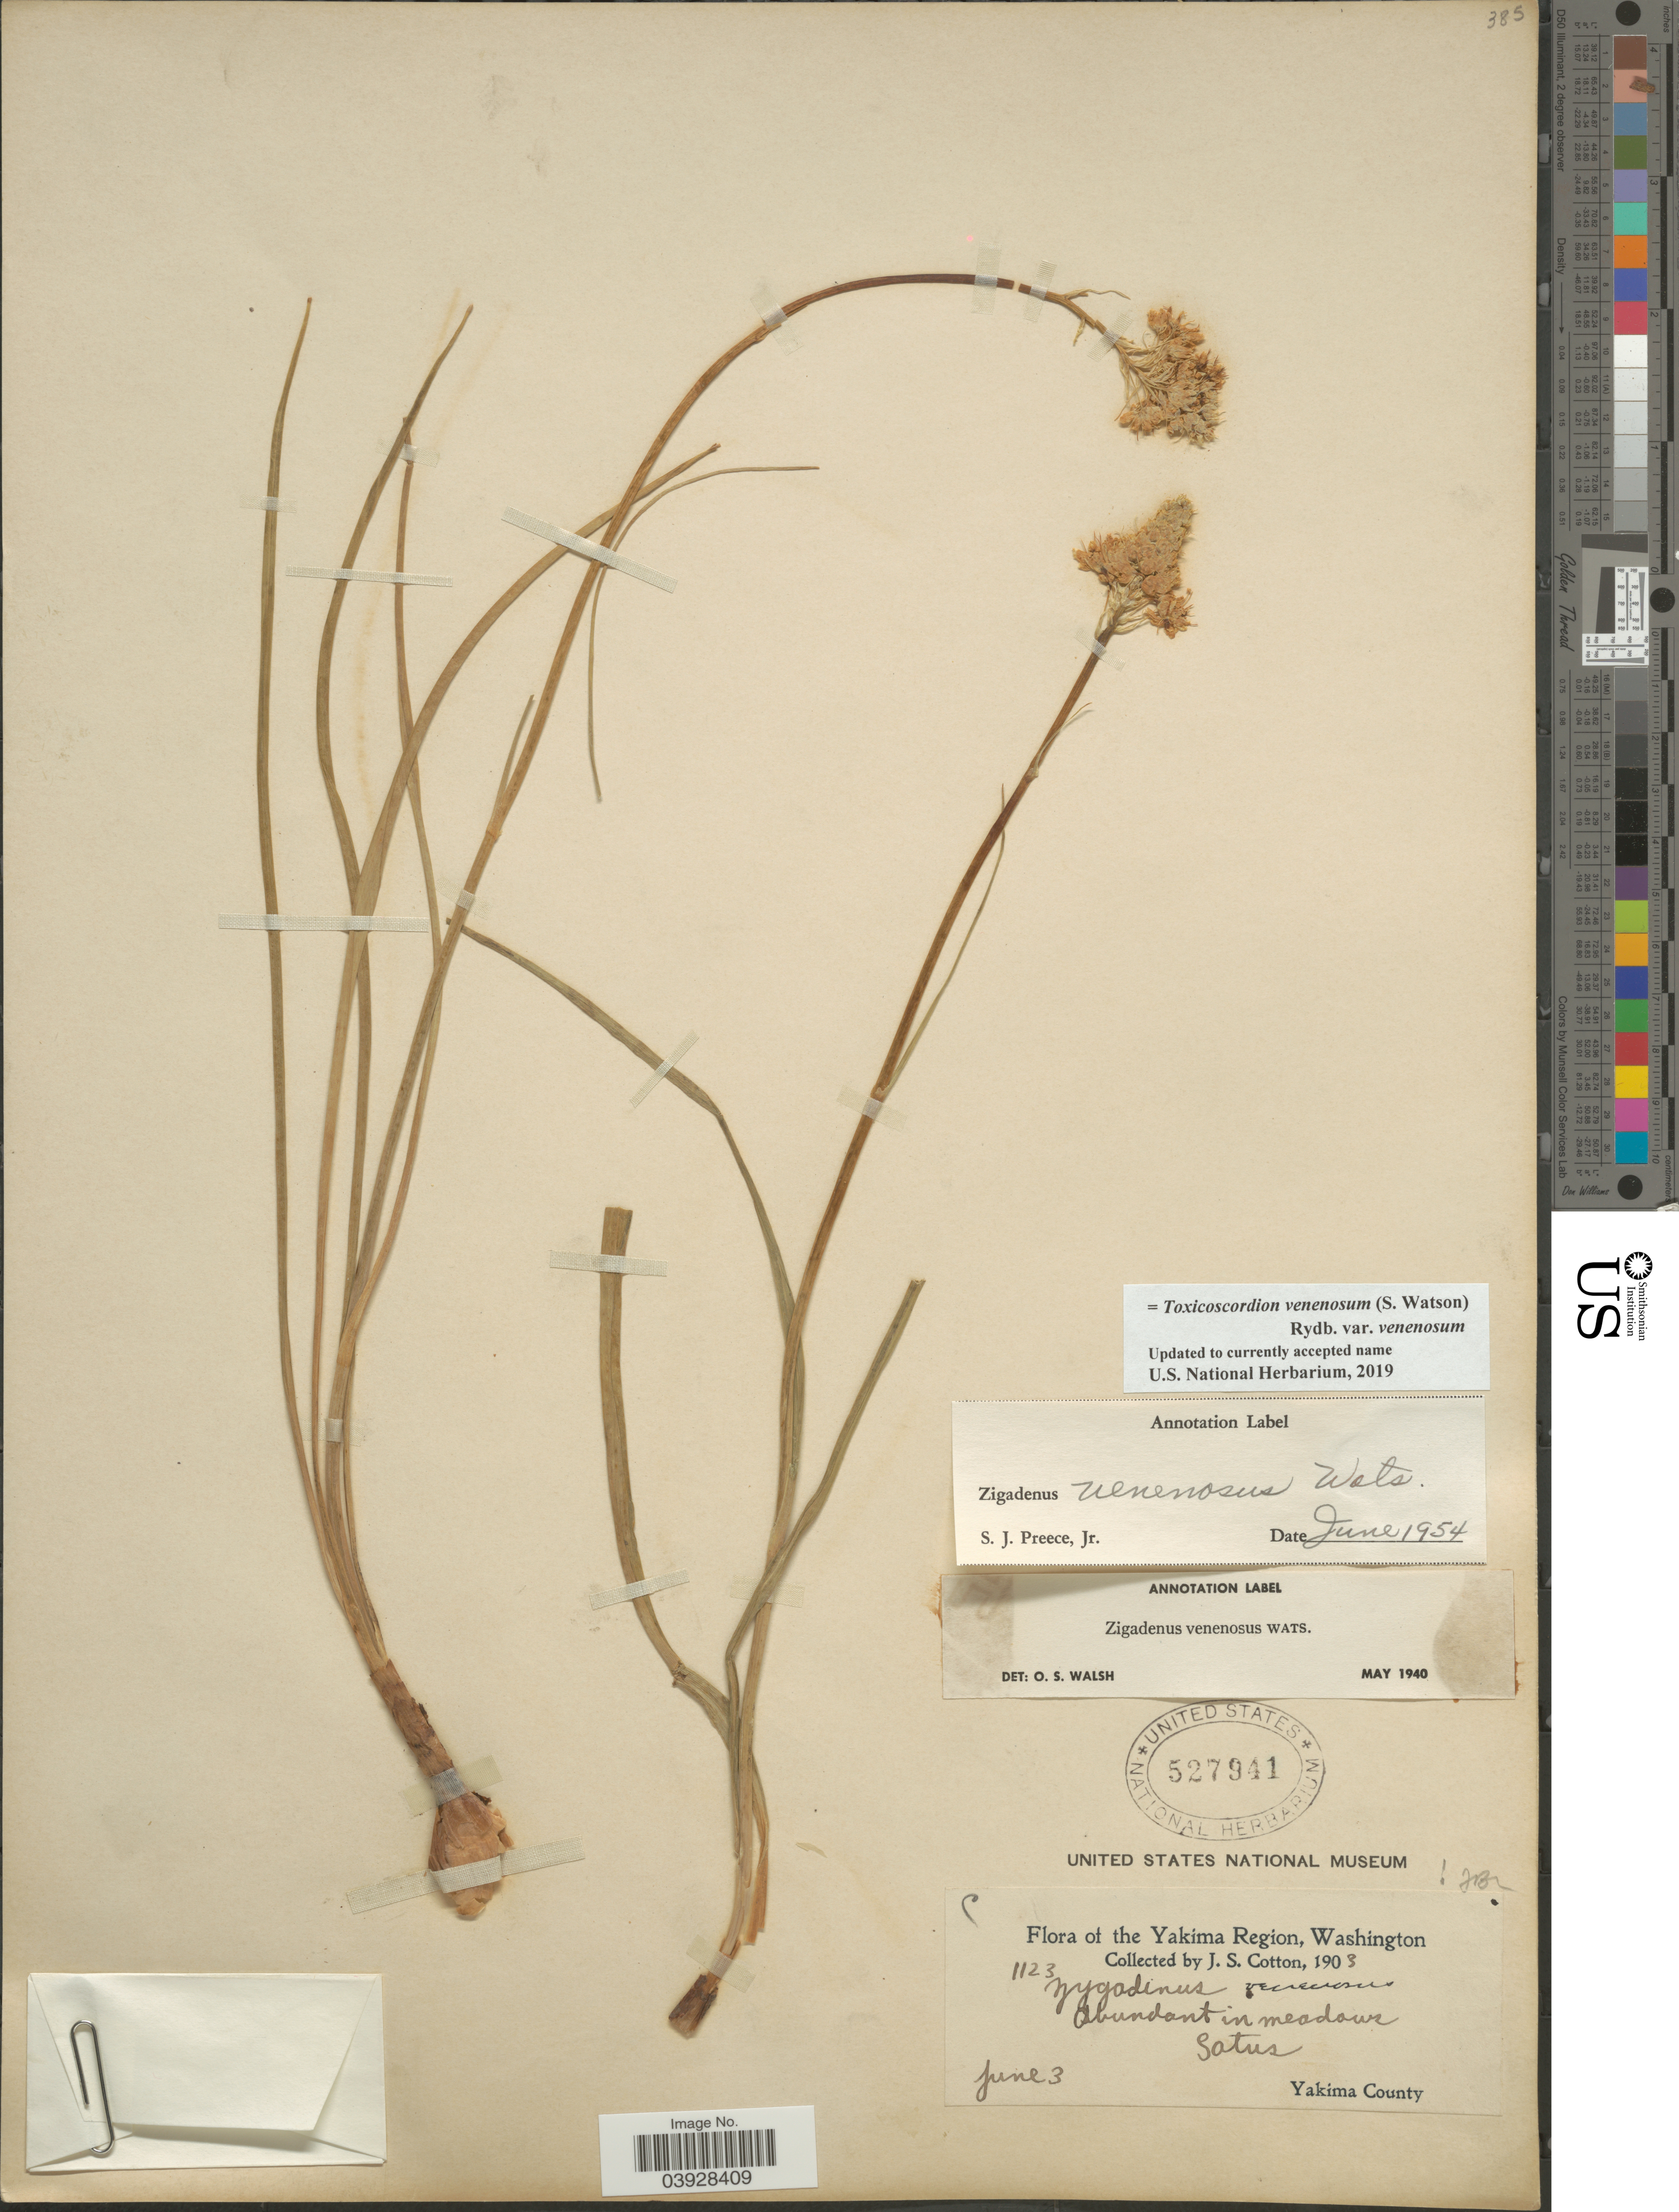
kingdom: Plantae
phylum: Tracheophyta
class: Liliopsida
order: Liliales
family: Melanthiaceae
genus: Toxicoscordion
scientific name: Toxicoscordion venenosum var. gramineum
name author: (Rydb.) Brasher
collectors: J. S. Cotton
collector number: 1123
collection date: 1903-06-03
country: United States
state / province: Washington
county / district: Yakima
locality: The Yakima Region. Satus. Yakima County.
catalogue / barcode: US 527941